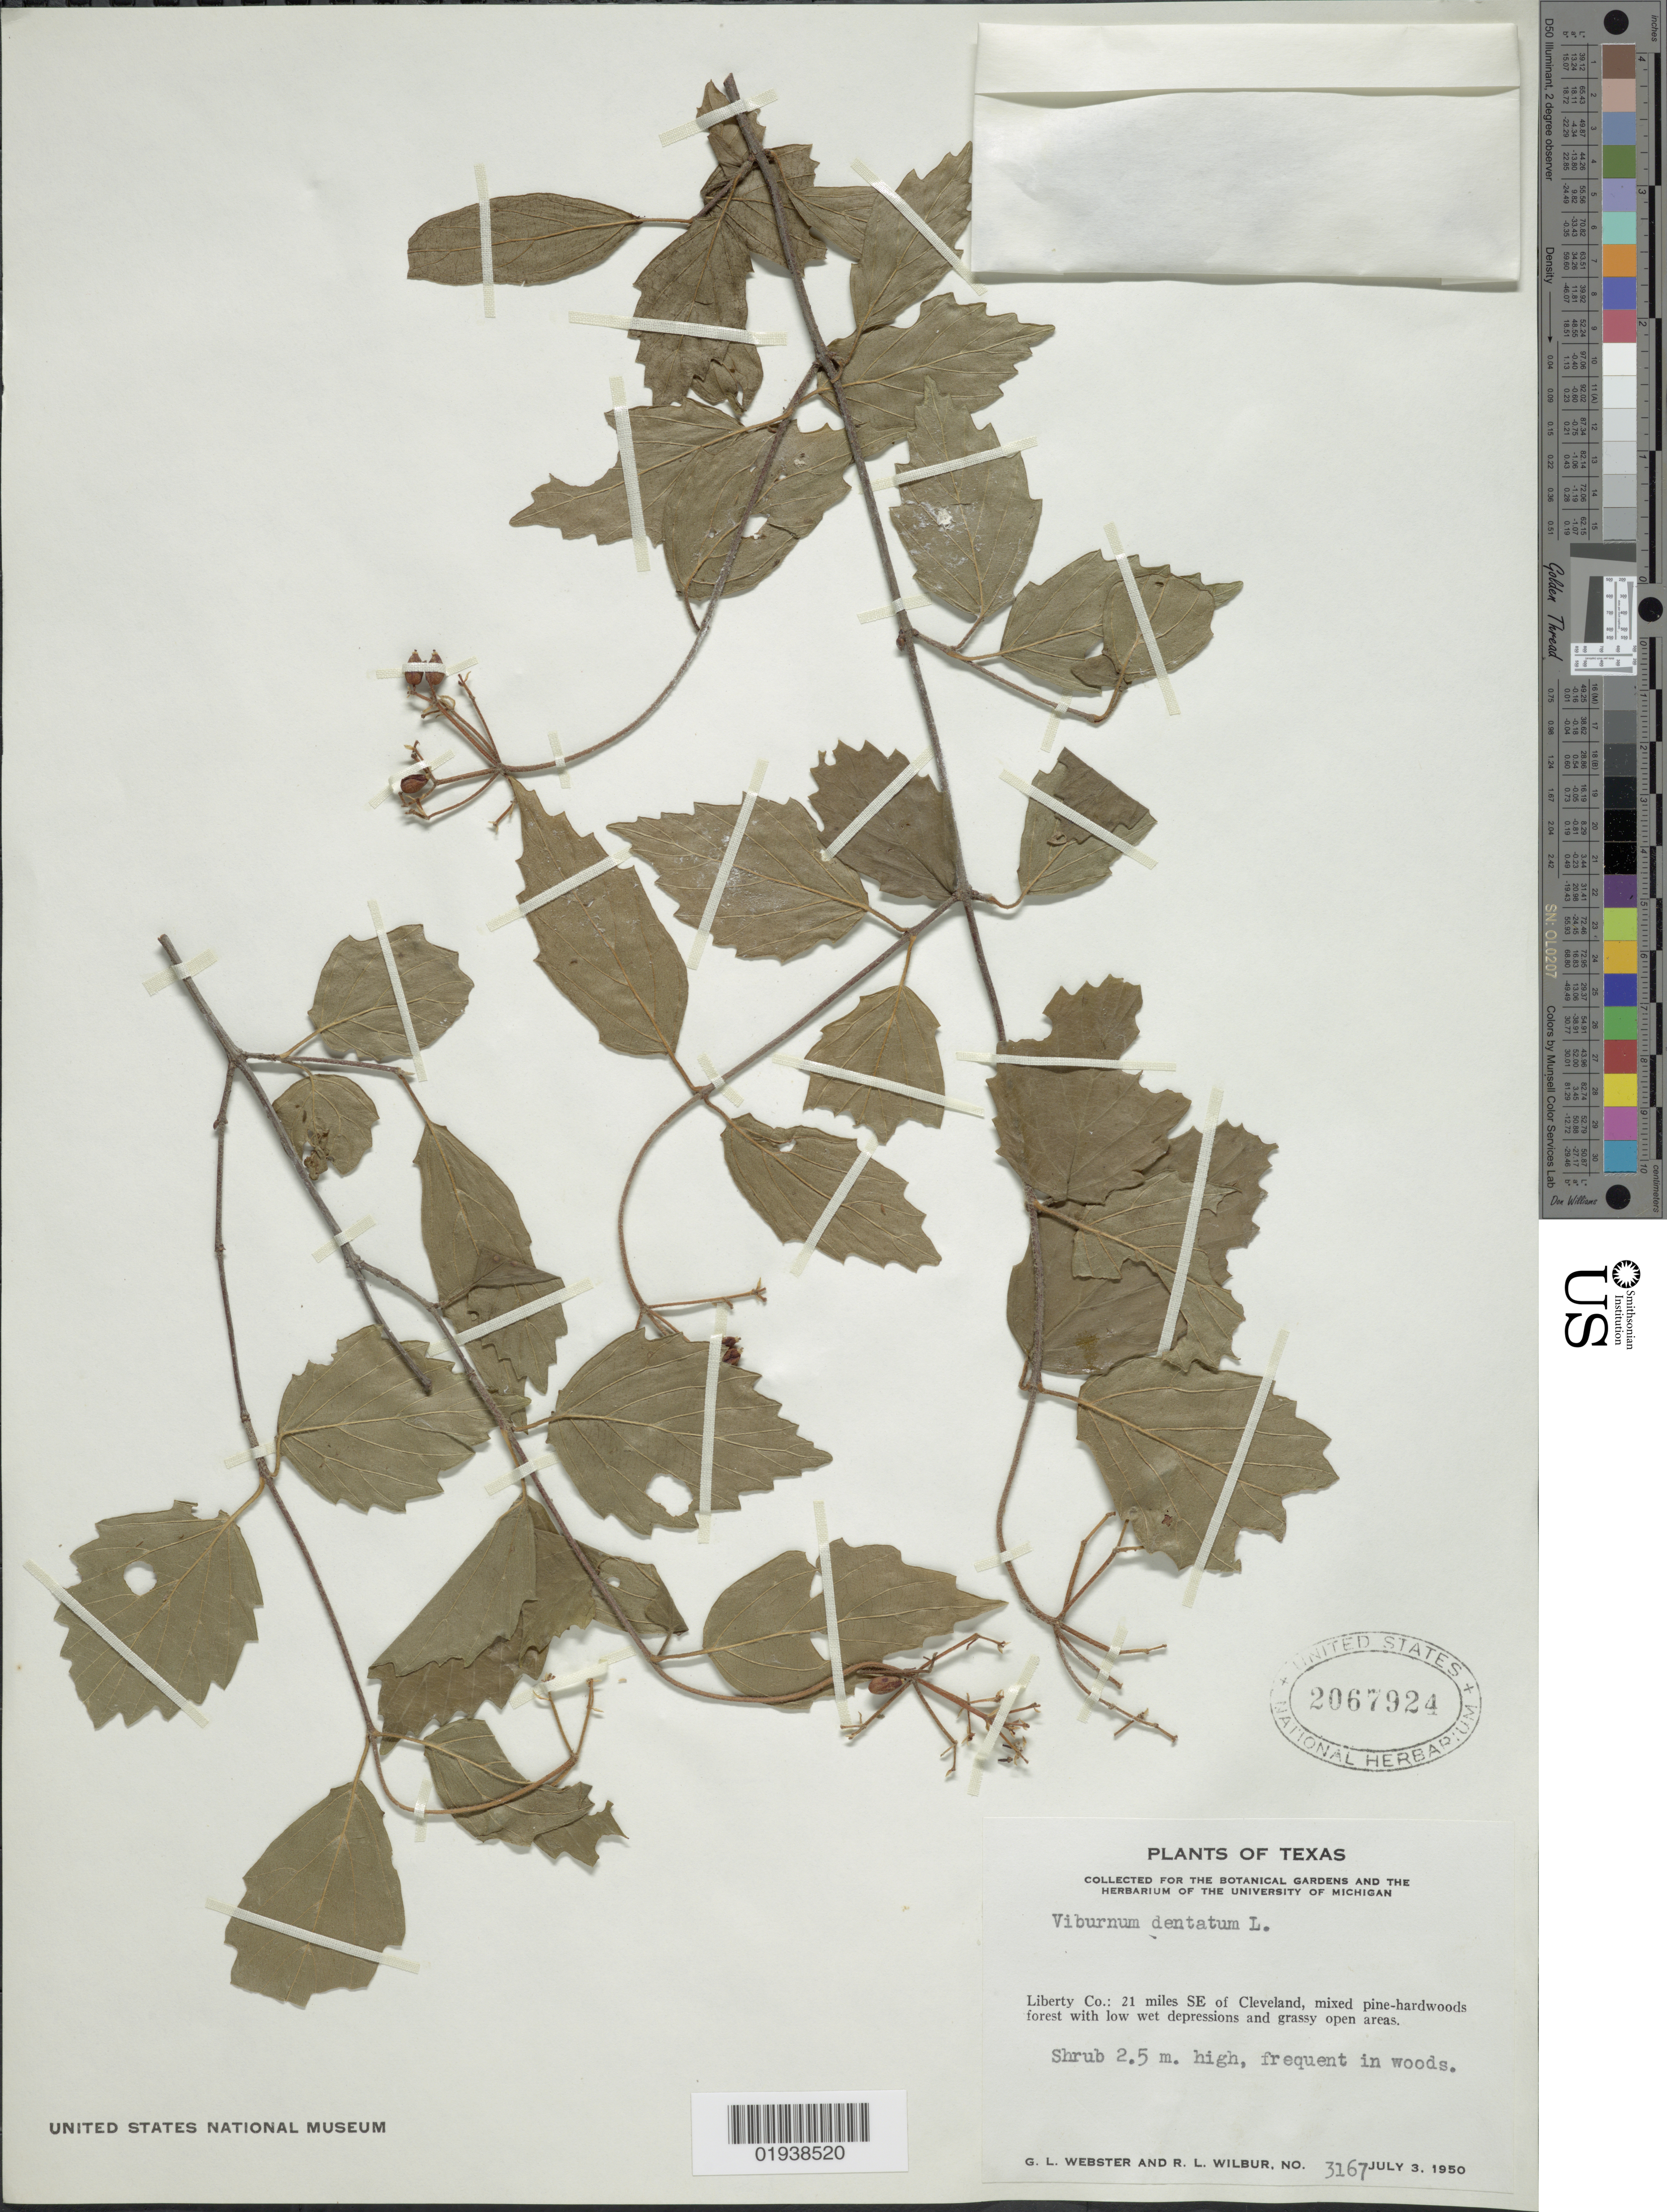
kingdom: Plantae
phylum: Tracheophyta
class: Magnoliopsida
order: Dipsacales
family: Viburnaceae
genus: Viburnum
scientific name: Viburnum dentatum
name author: L.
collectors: G. L. Webster & R. L. Wilbur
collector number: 3167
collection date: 1950-07-03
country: United States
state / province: Texas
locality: Liberty Co.: 21 miles SE of Cleveland.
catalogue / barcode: US 2067924